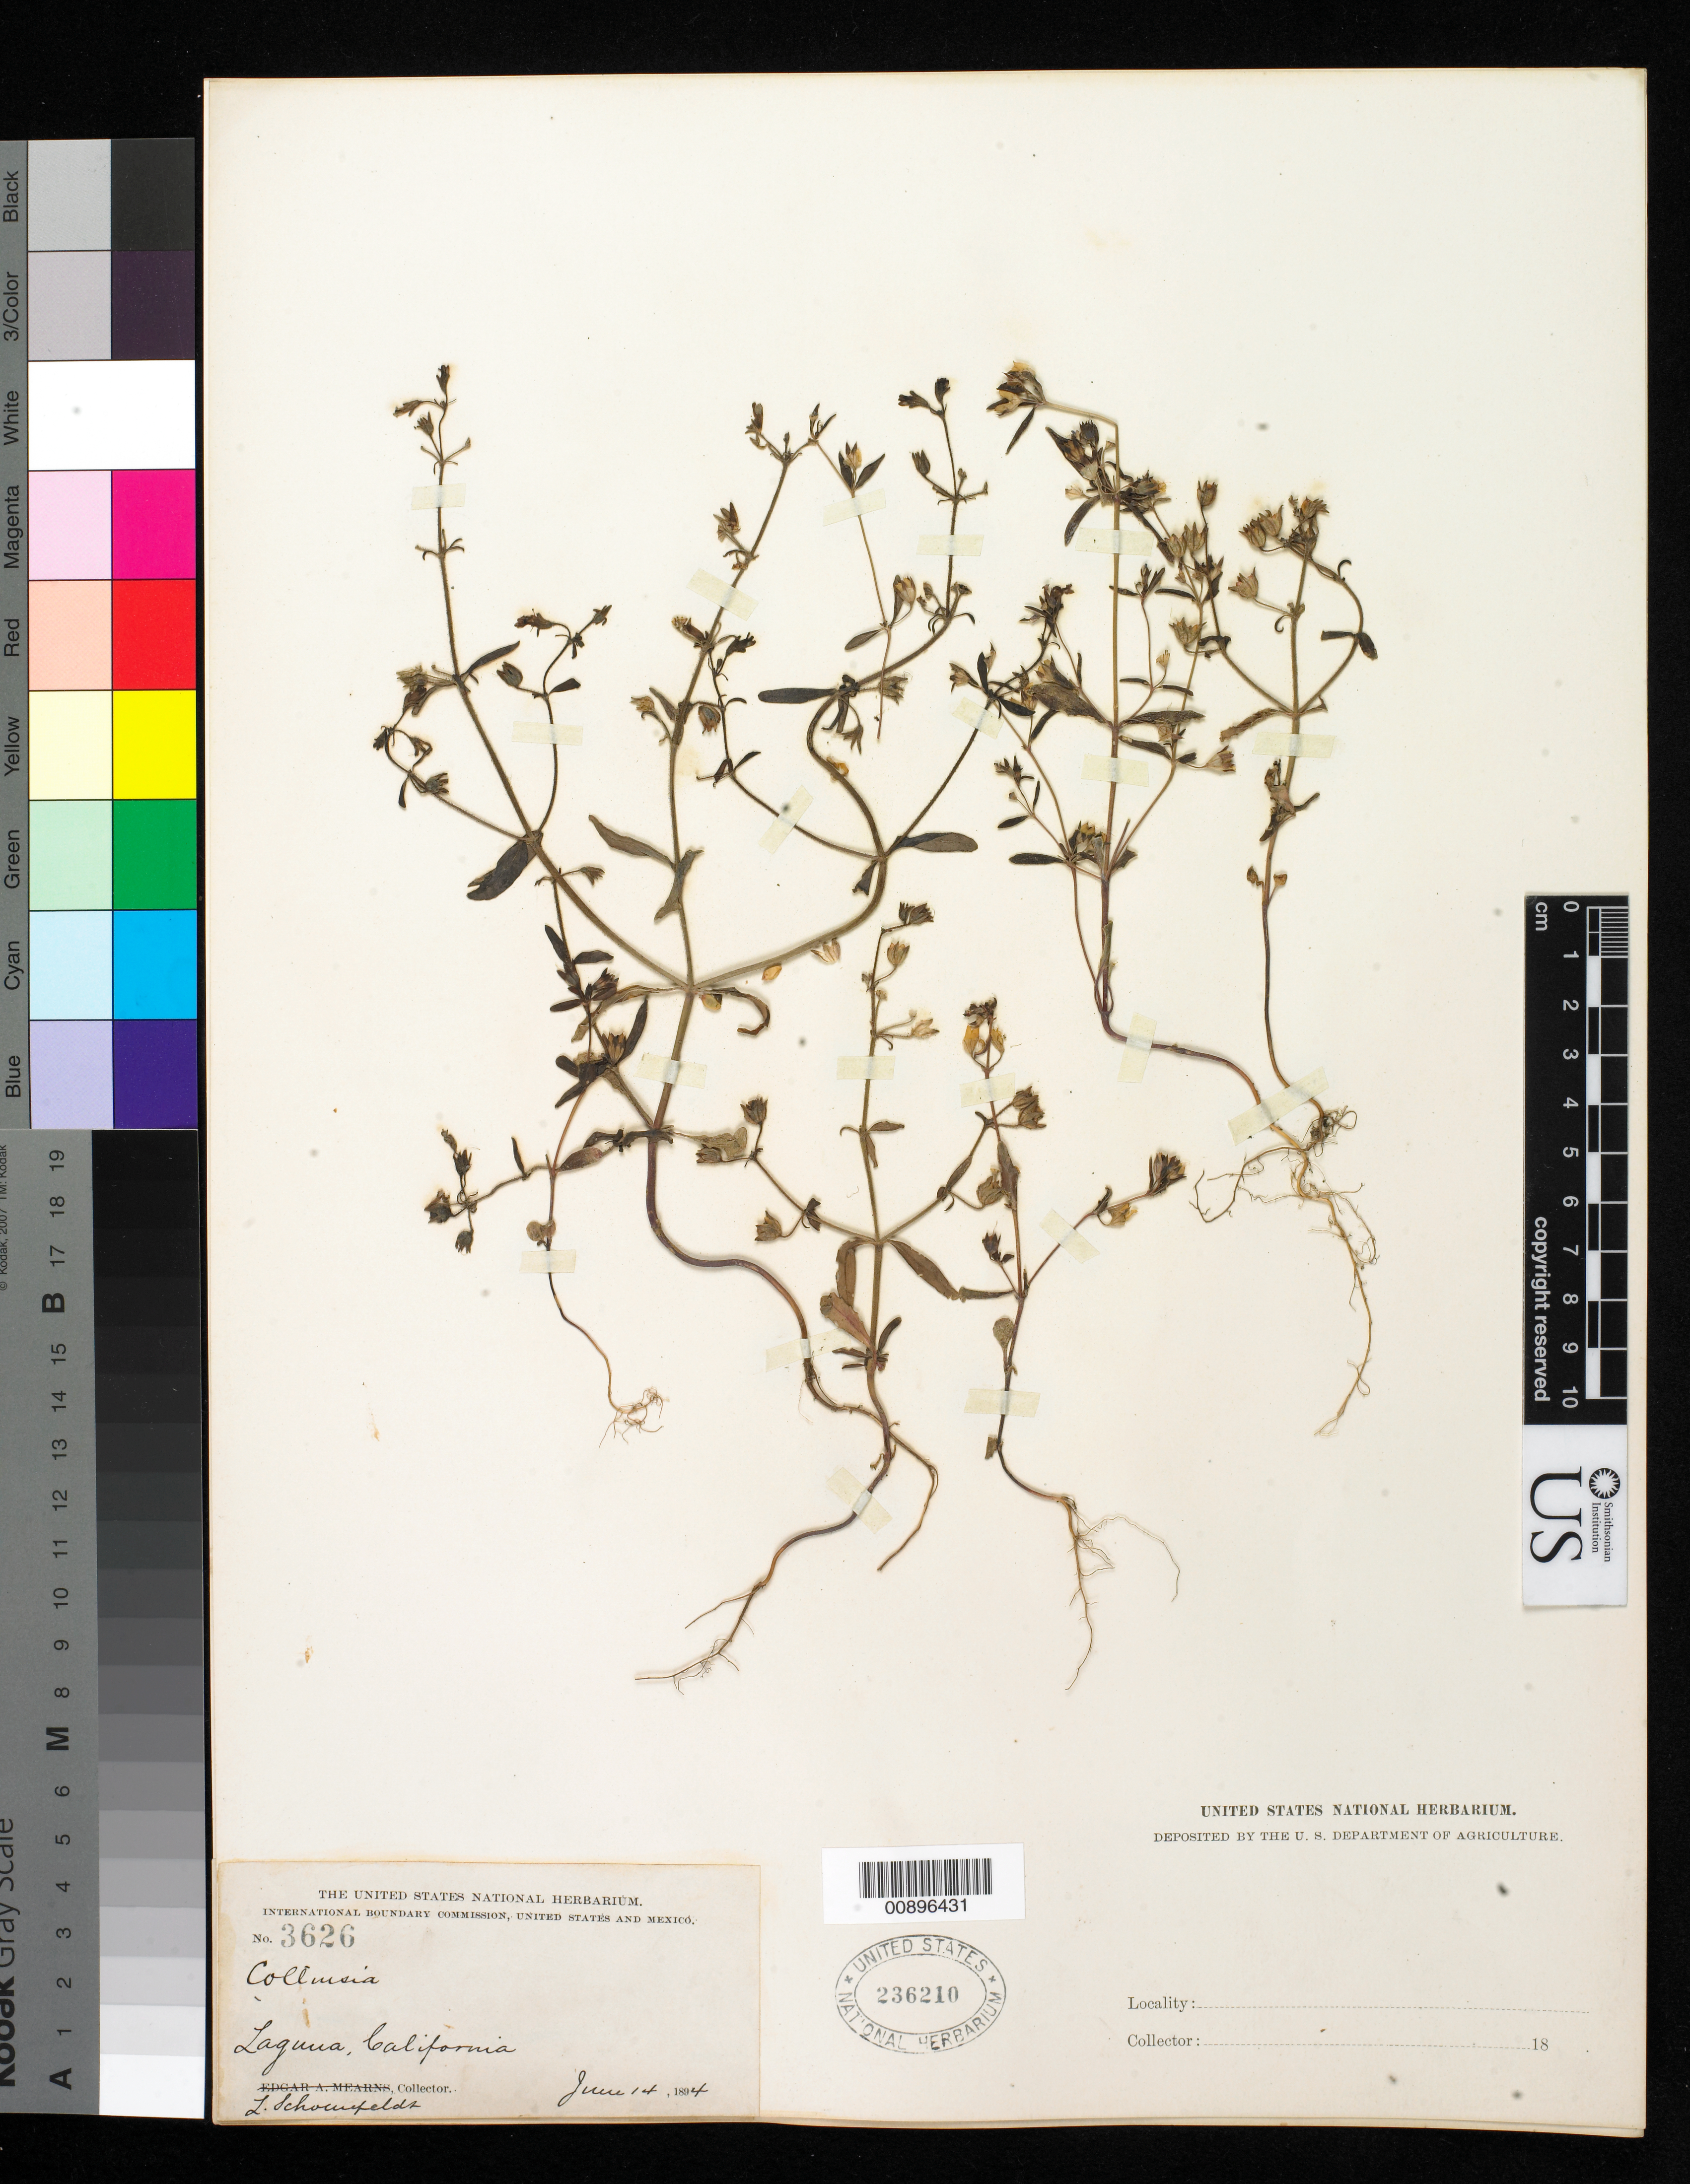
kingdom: Plantae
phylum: Tracheophyta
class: Magnoliopsida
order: Lamiales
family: Plantaginaceae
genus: Collinsia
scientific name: Collinsia sp.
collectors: L. Schoenfeldt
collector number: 3626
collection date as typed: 14 Jun 1894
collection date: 1894-06-14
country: United States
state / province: California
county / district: Orange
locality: Laguna, California.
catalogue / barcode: US 236210